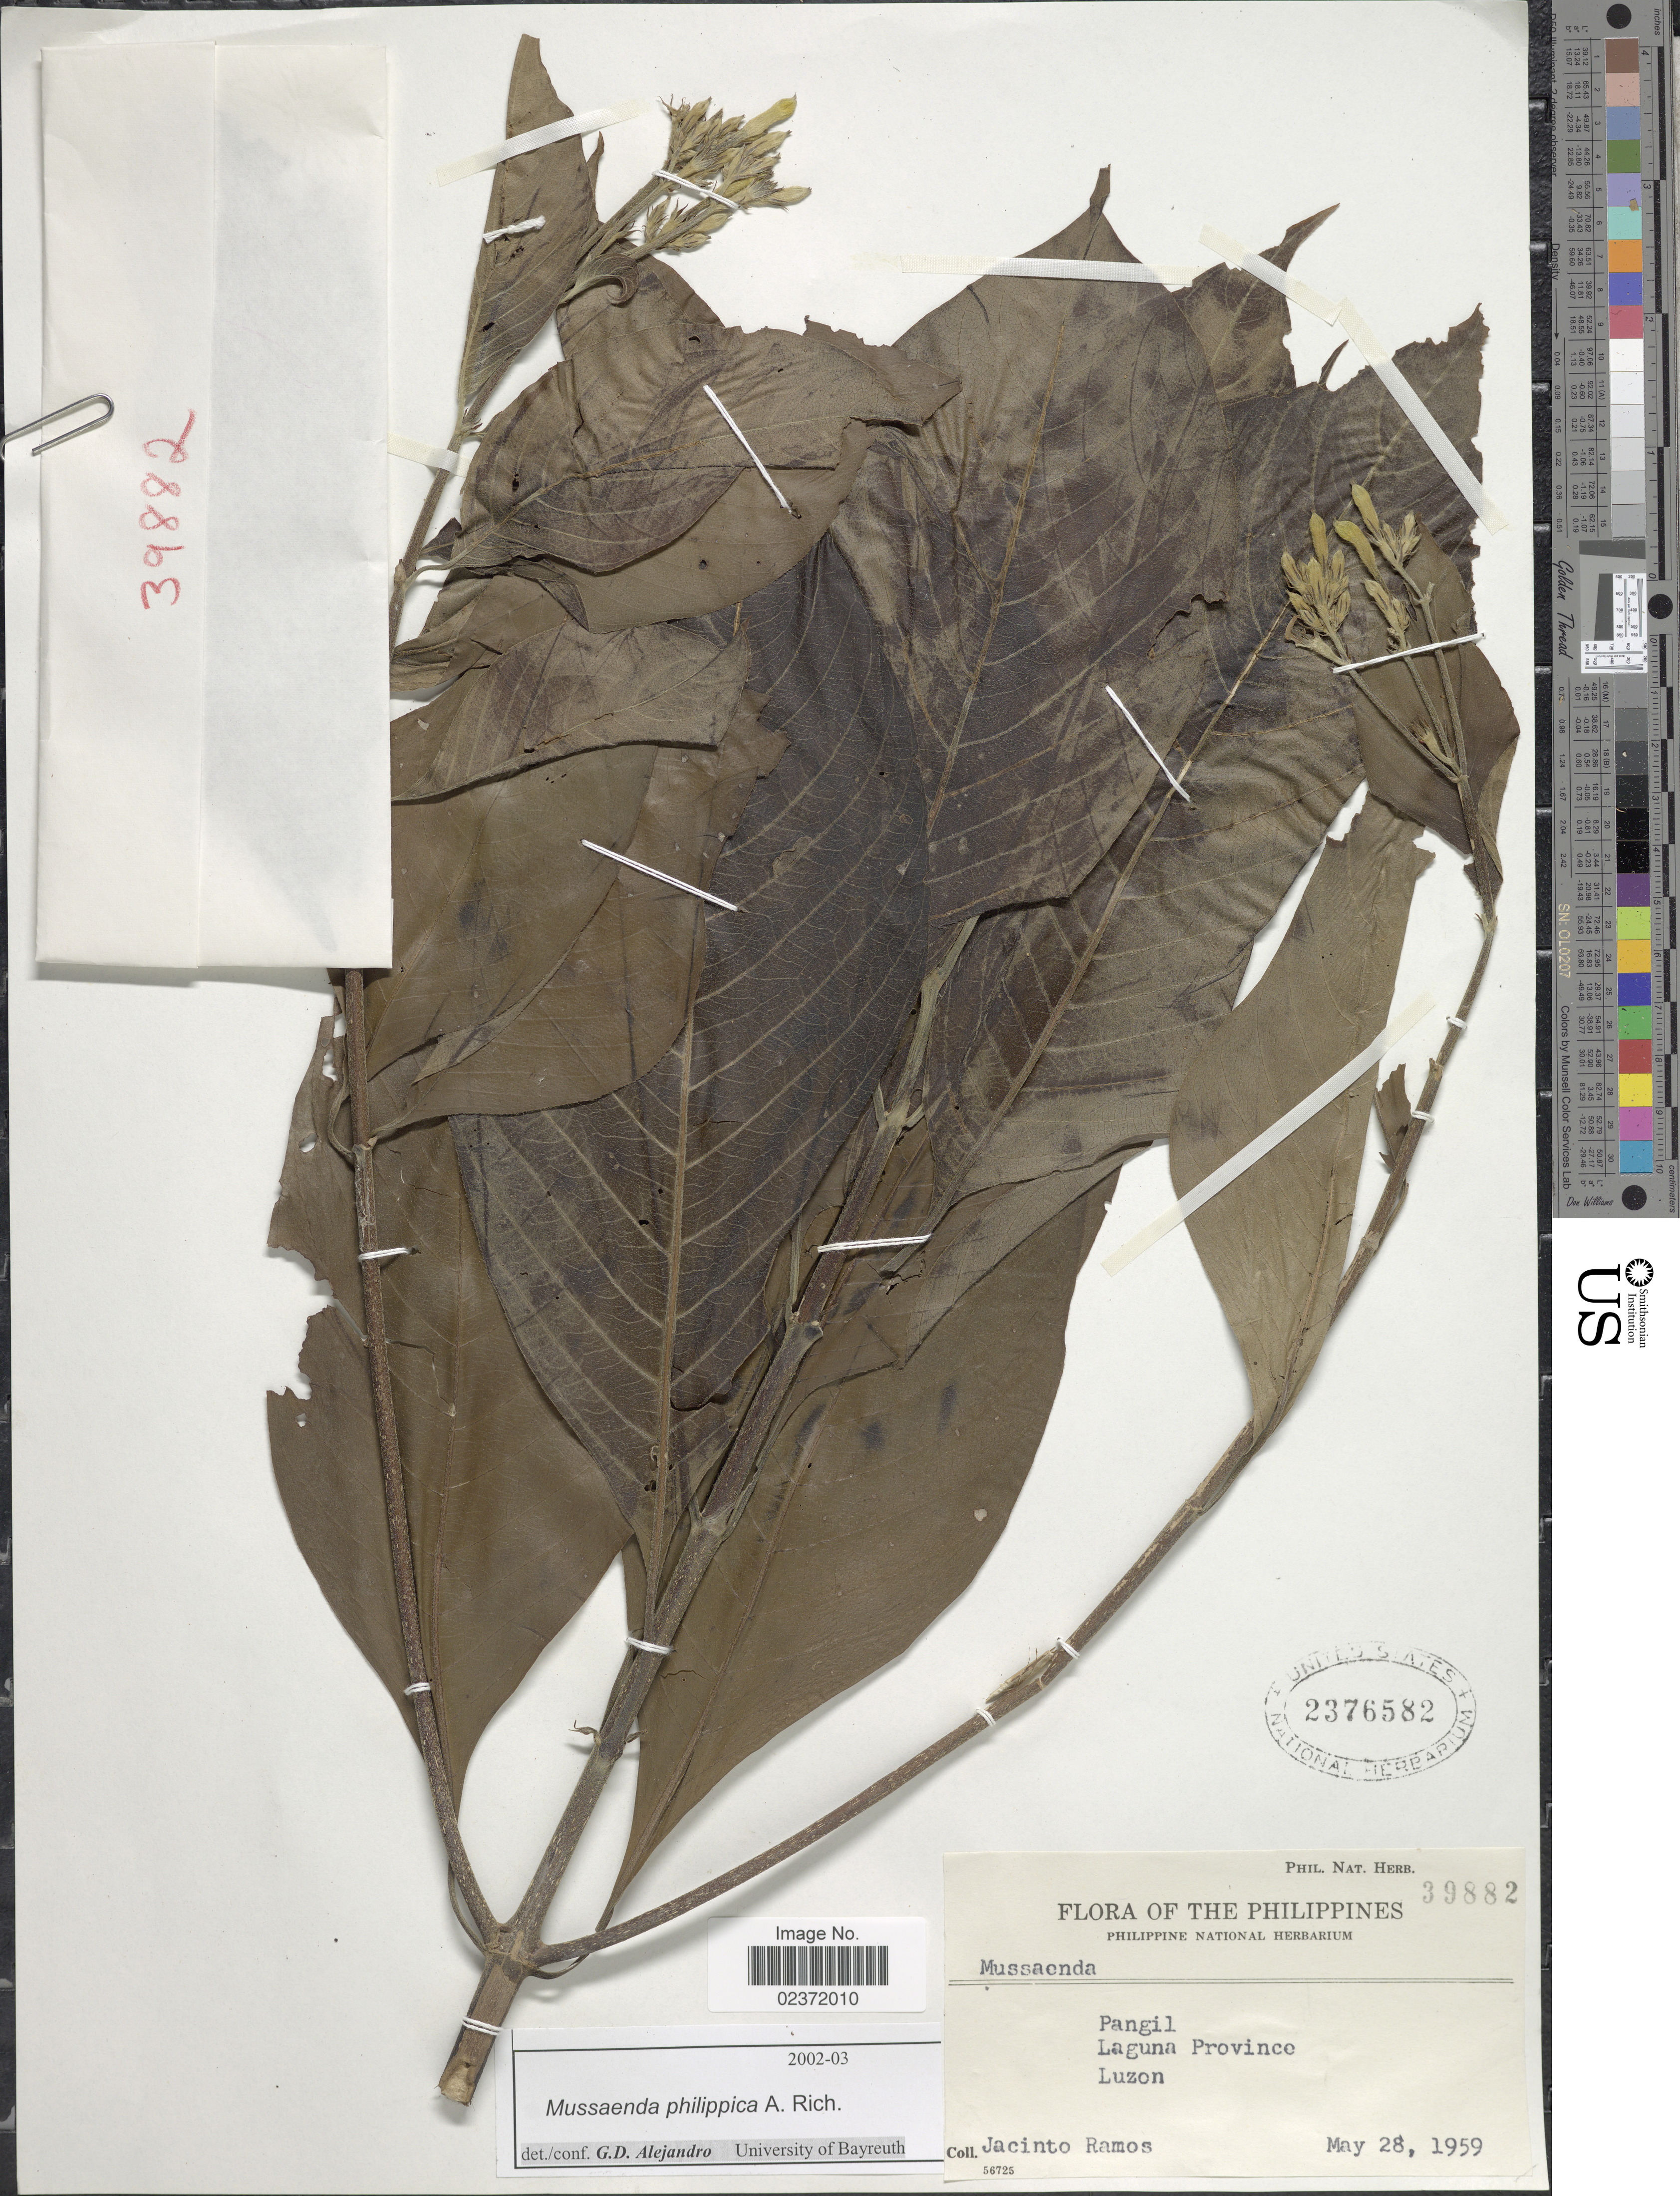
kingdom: Plantae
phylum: Tracheophyta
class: Magnoliopsida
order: Gentianales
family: Rubiaceae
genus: Mussaenda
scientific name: Mussaenda philippica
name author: A. Rich.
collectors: J. Ramos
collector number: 39882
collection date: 1959-05-28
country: Philippines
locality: Pangil, Laguna Province, Luzon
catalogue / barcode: US 2376582